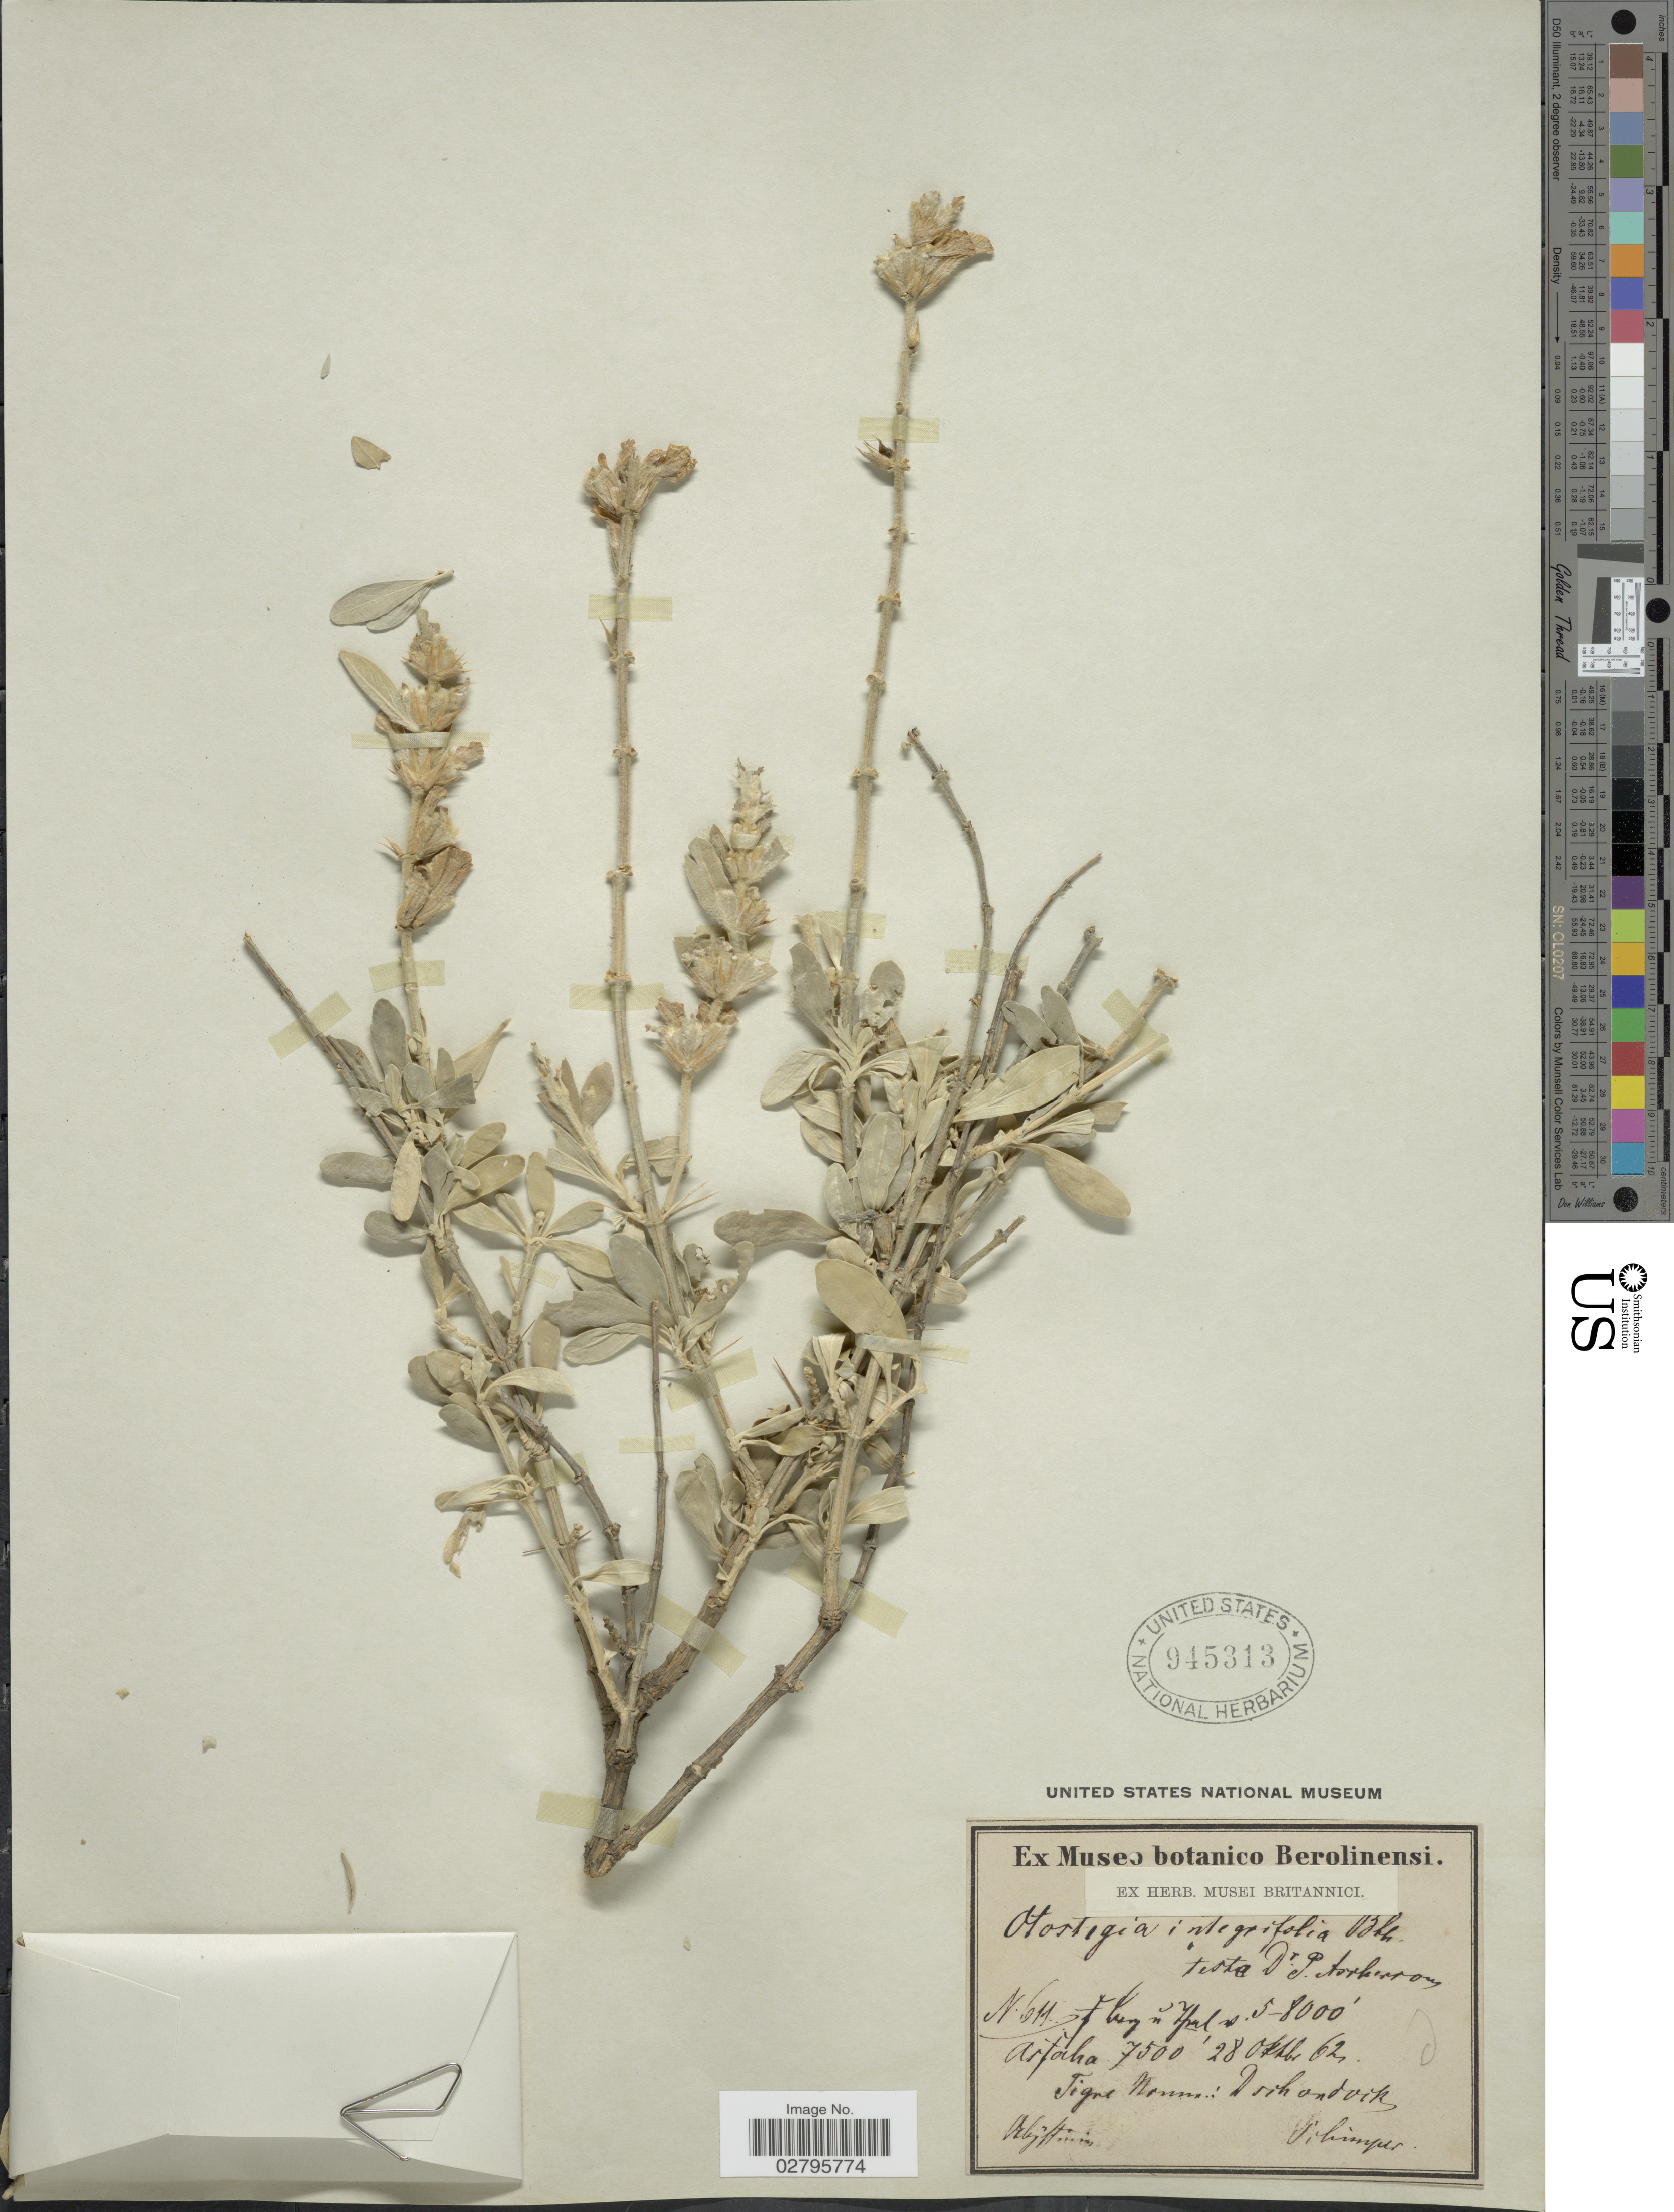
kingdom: Plantae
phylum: Tracheophyta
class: Magnoliopsida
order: Lamiales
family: Lamiaceae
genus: Otostegia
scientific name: Otostegia integrifolia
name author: Benth.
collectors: -. Schimper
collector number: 611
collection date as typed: Transcribed d/m/y: 28/10/62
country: Eritrea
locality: Artaha, Tigre Nonna.: Dsihondoik. Abyssinia [interpreted].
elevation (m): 1524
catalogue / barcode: US 945313